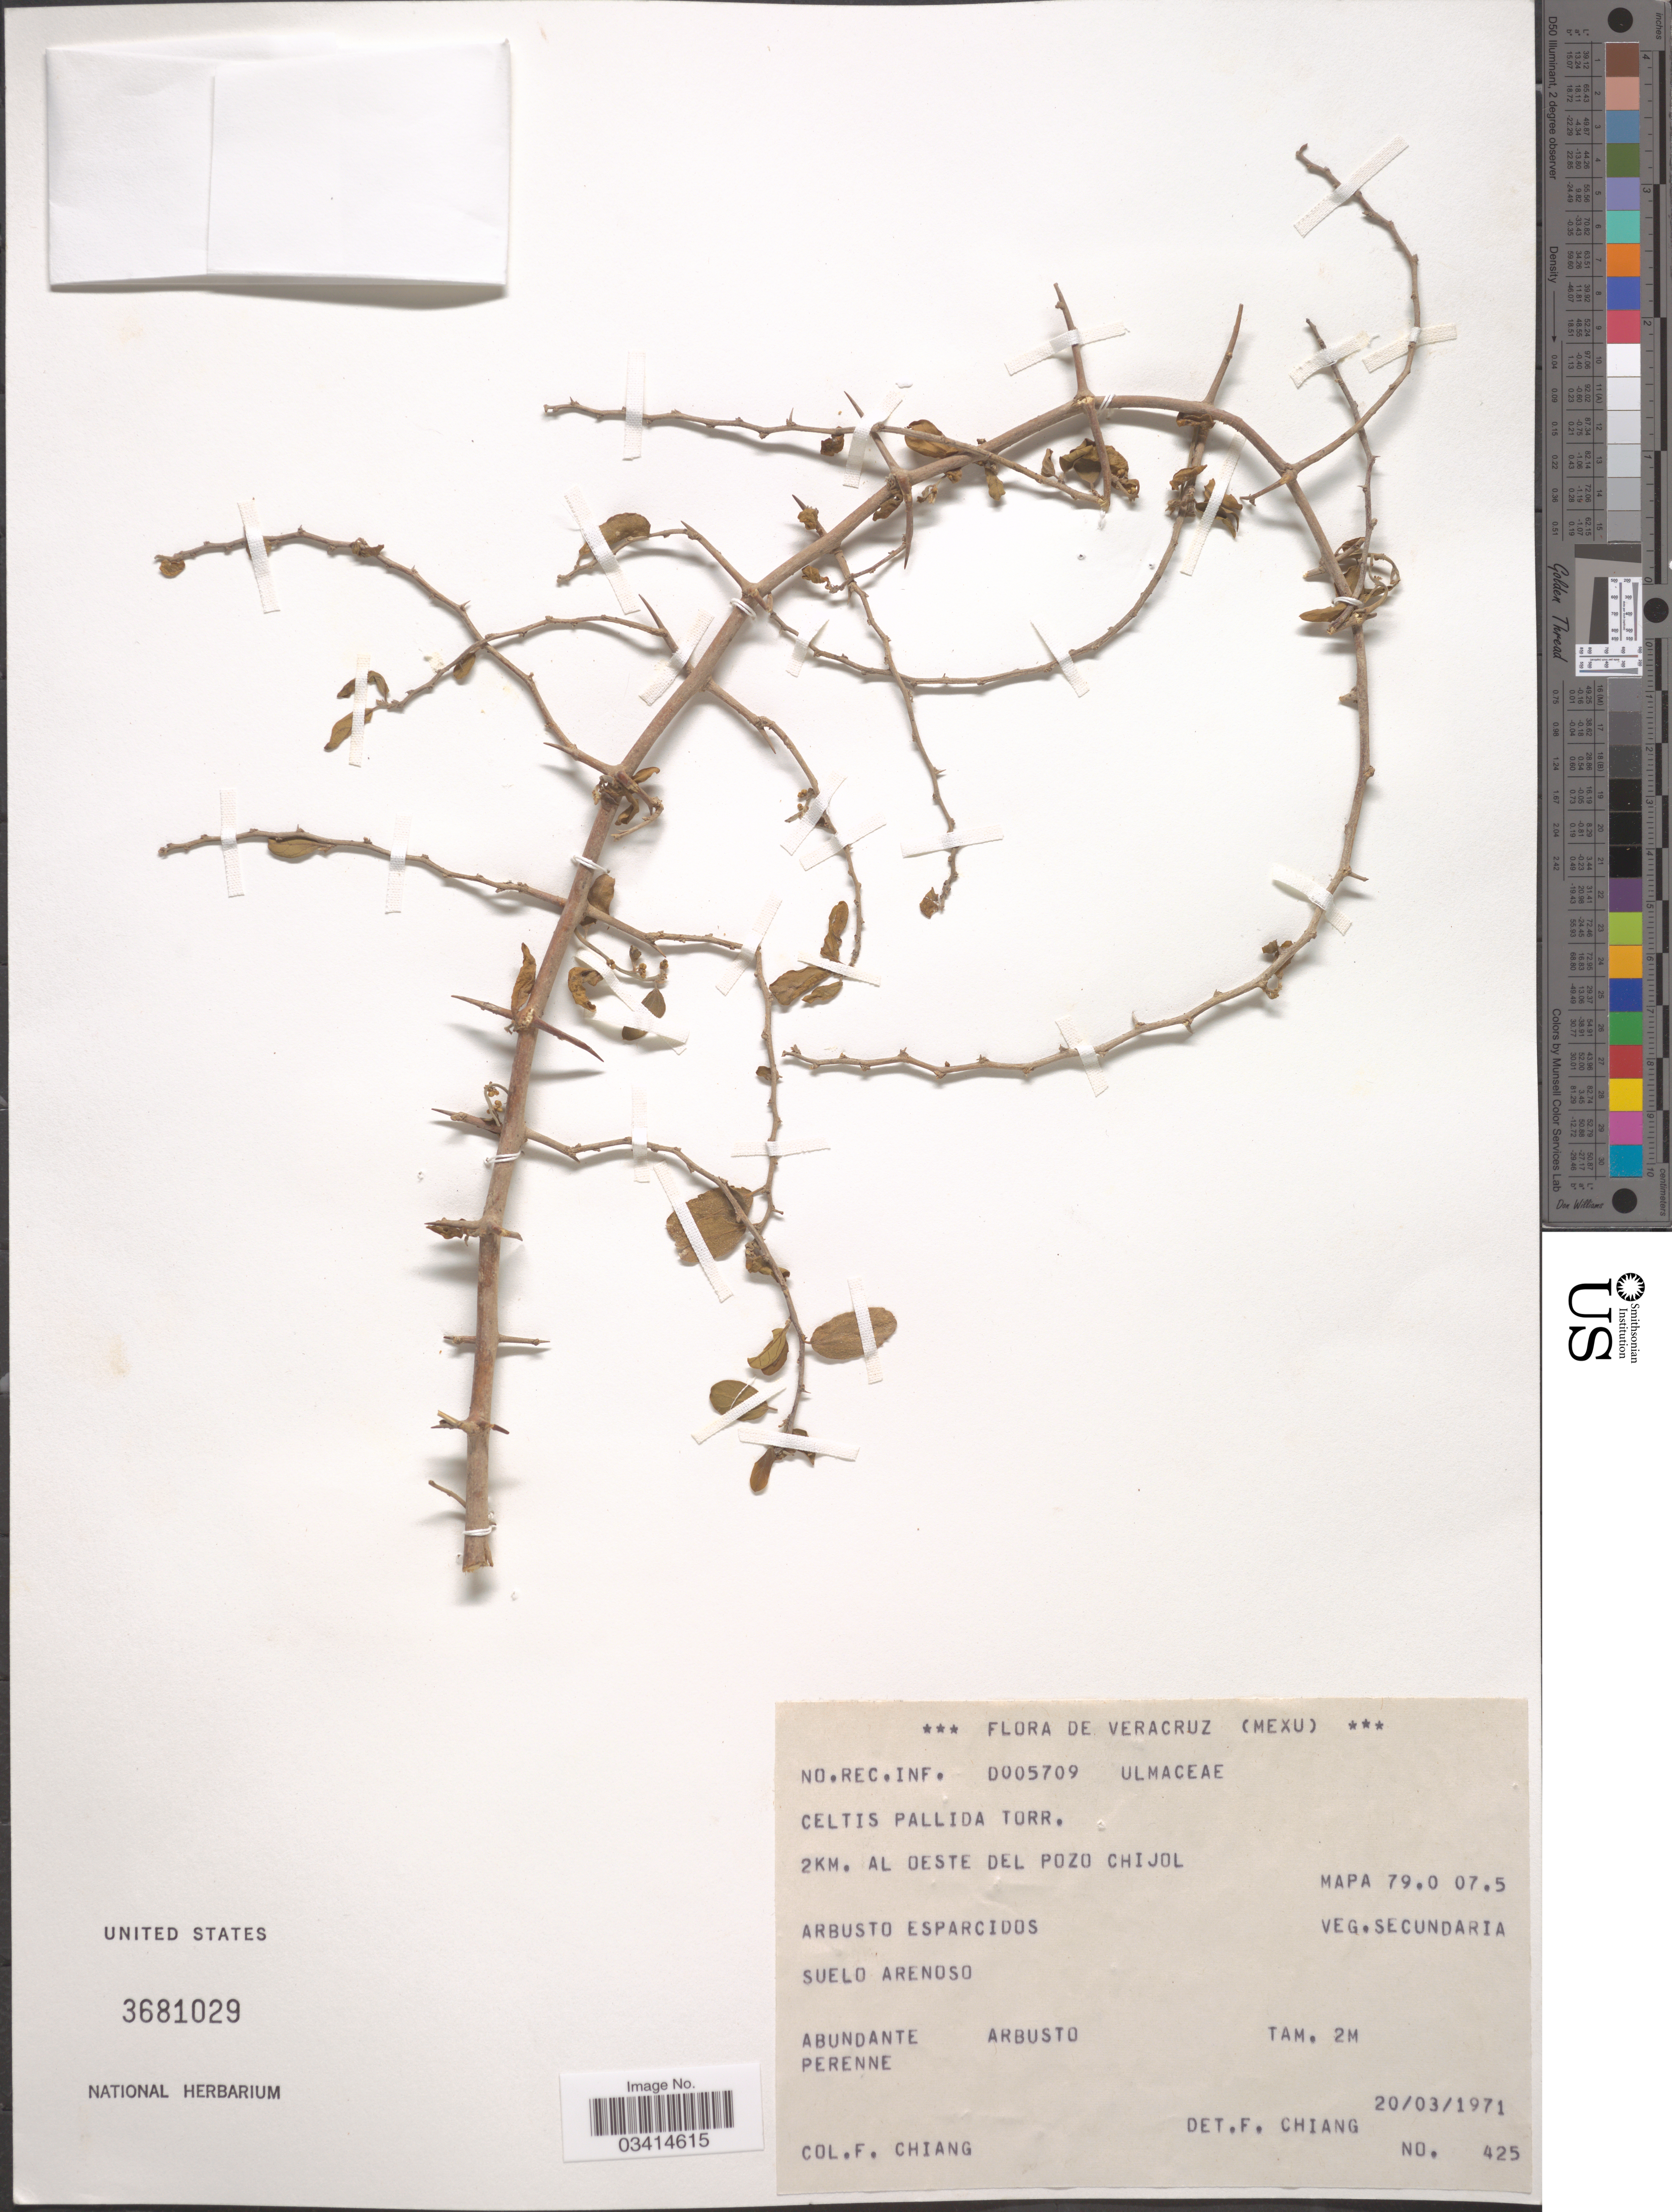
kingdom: Plantae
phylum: Tracheophyta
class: Magnoliopsida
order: Rosales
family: Cannabaceae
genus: Celtis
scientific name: Celtis pallida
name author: Torr. in Emory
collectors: F. Chiang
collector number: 425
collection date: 1971-03-20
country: Mexico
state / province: Veracruz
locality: Veracruz. 2km. al oeste del Pozo Chijol. Mapa 79.0 07.5.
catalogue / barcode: US 3681029